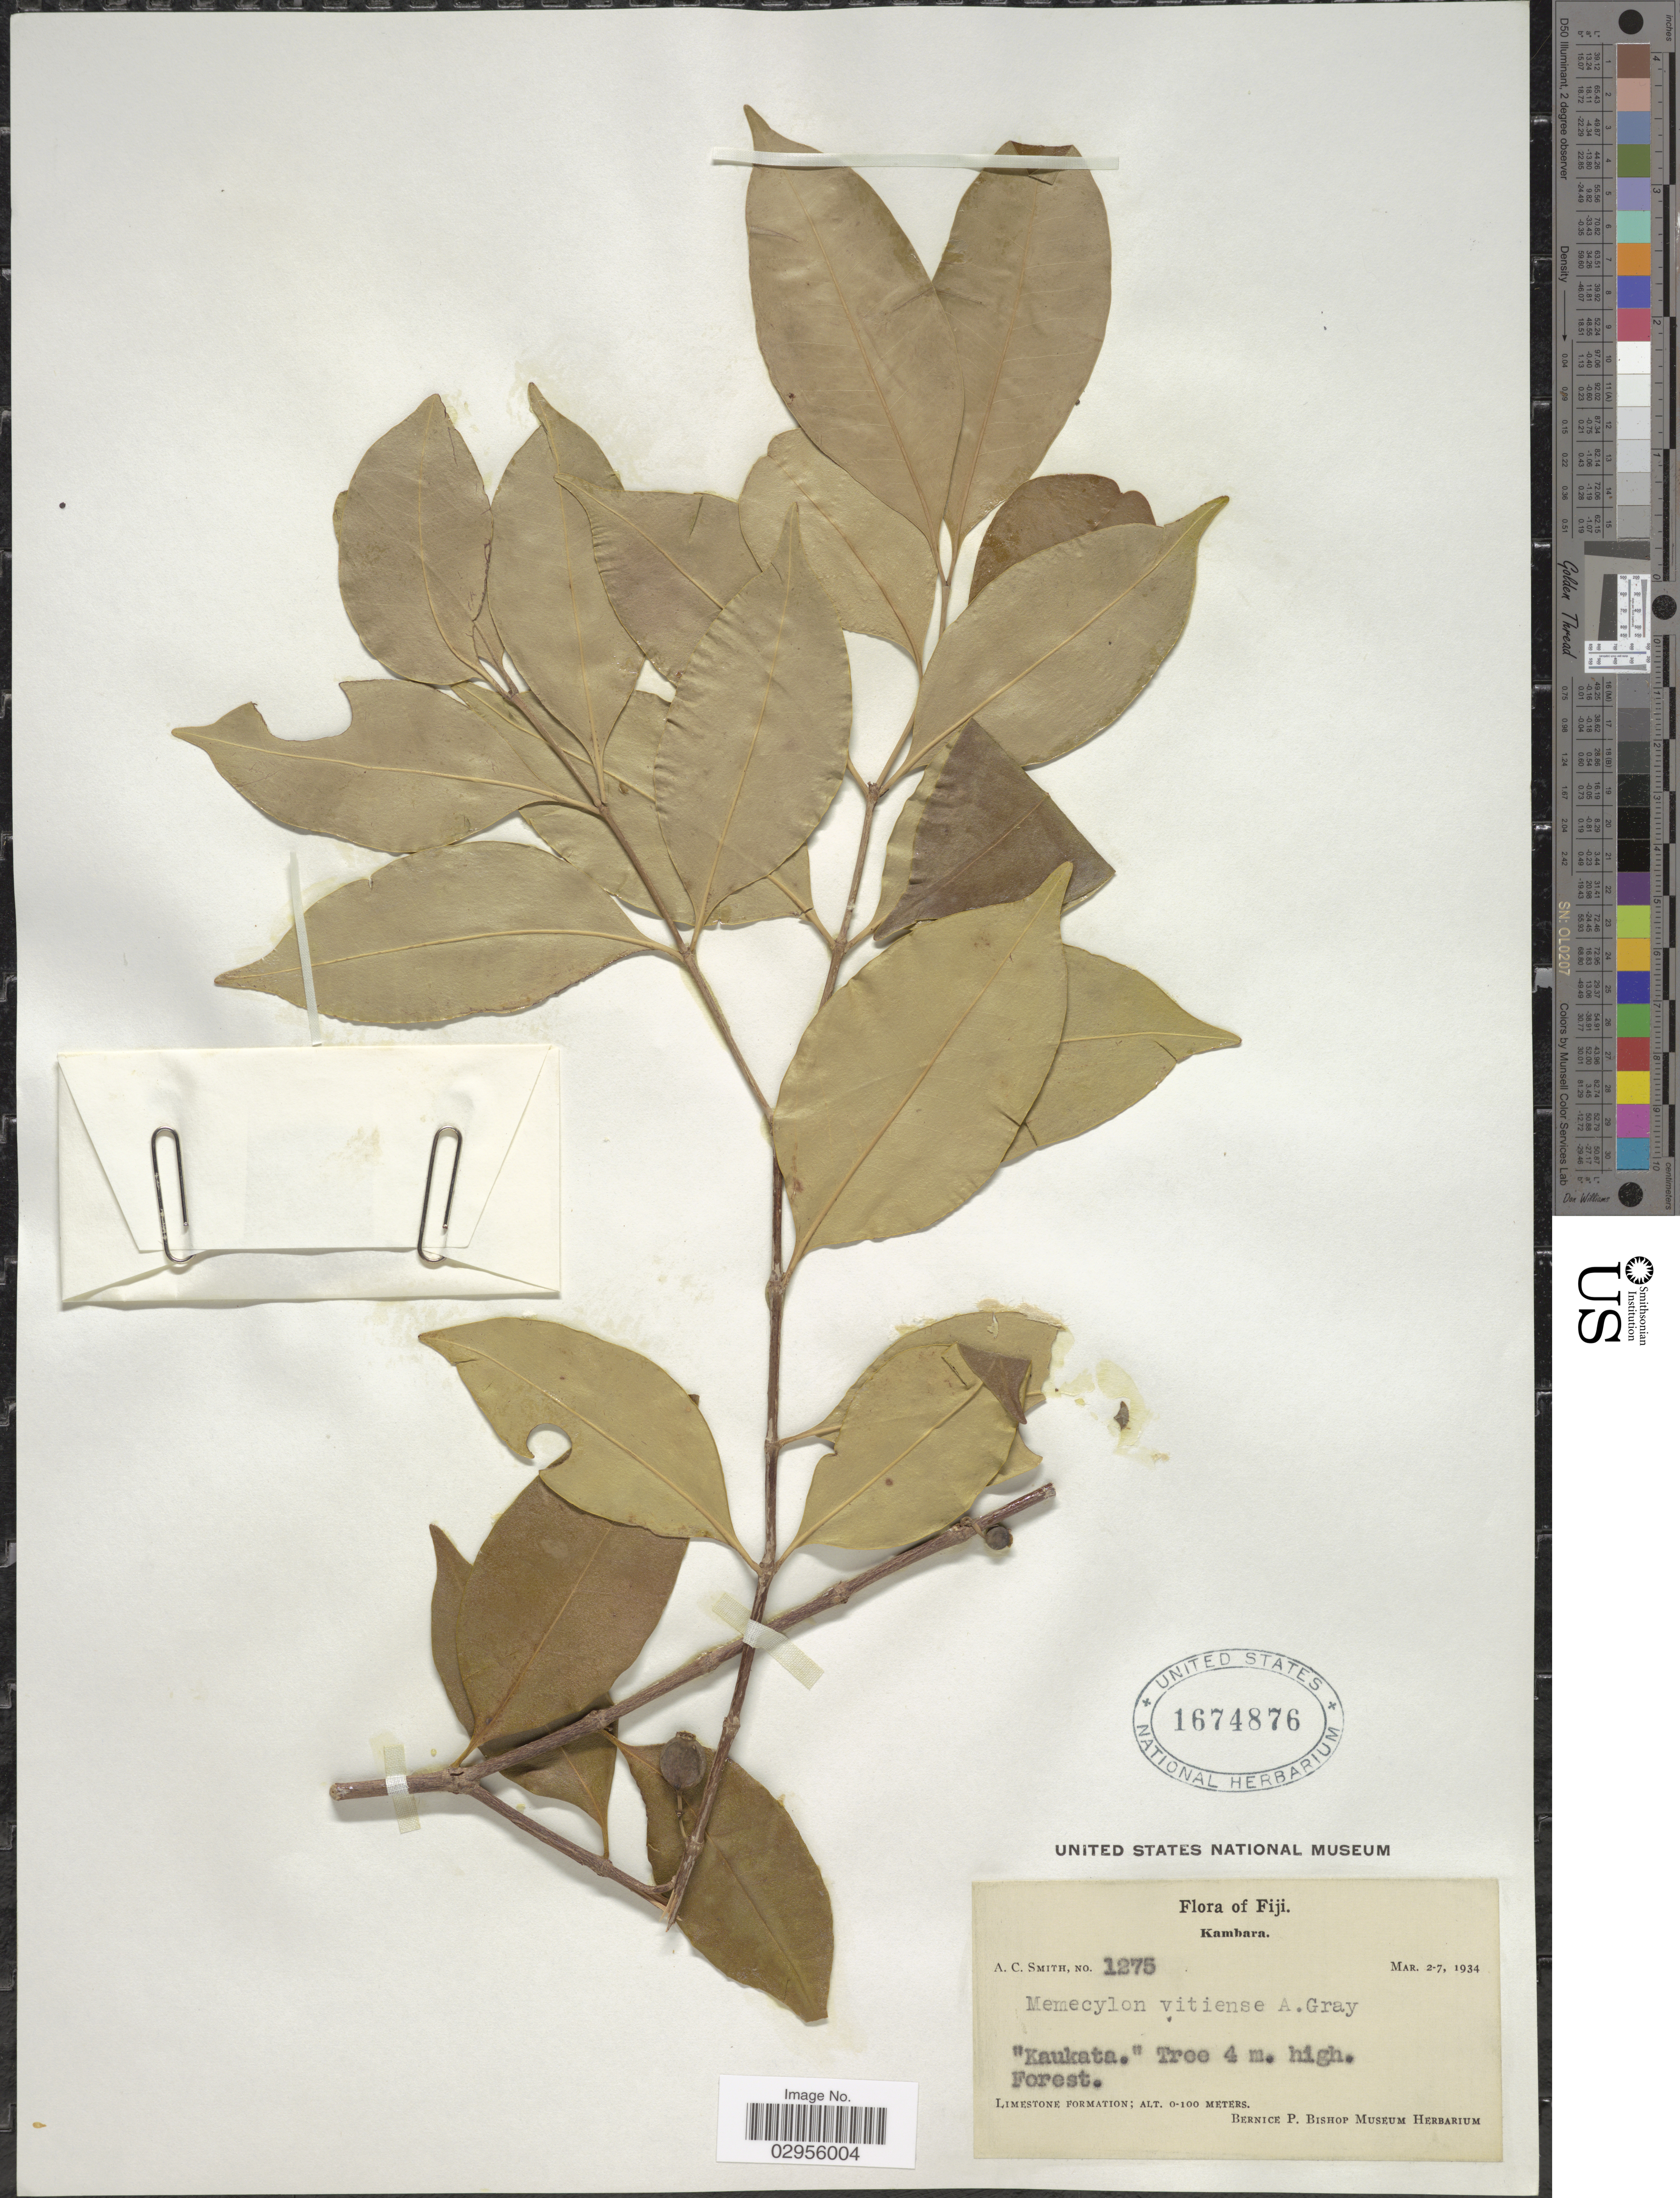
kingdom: Plantae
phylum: Tracheophyta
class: Magnoliopsida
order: Myrtales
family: Melastomataceae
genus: Memecylon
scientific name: Memecylon vitiense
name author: A. Gray in Wilkes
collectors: A. C. Smith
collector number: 1275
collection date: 1934-03-02/1934-03-07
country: Fiji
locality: Kambara.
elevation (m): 0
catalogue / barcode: US 1674876